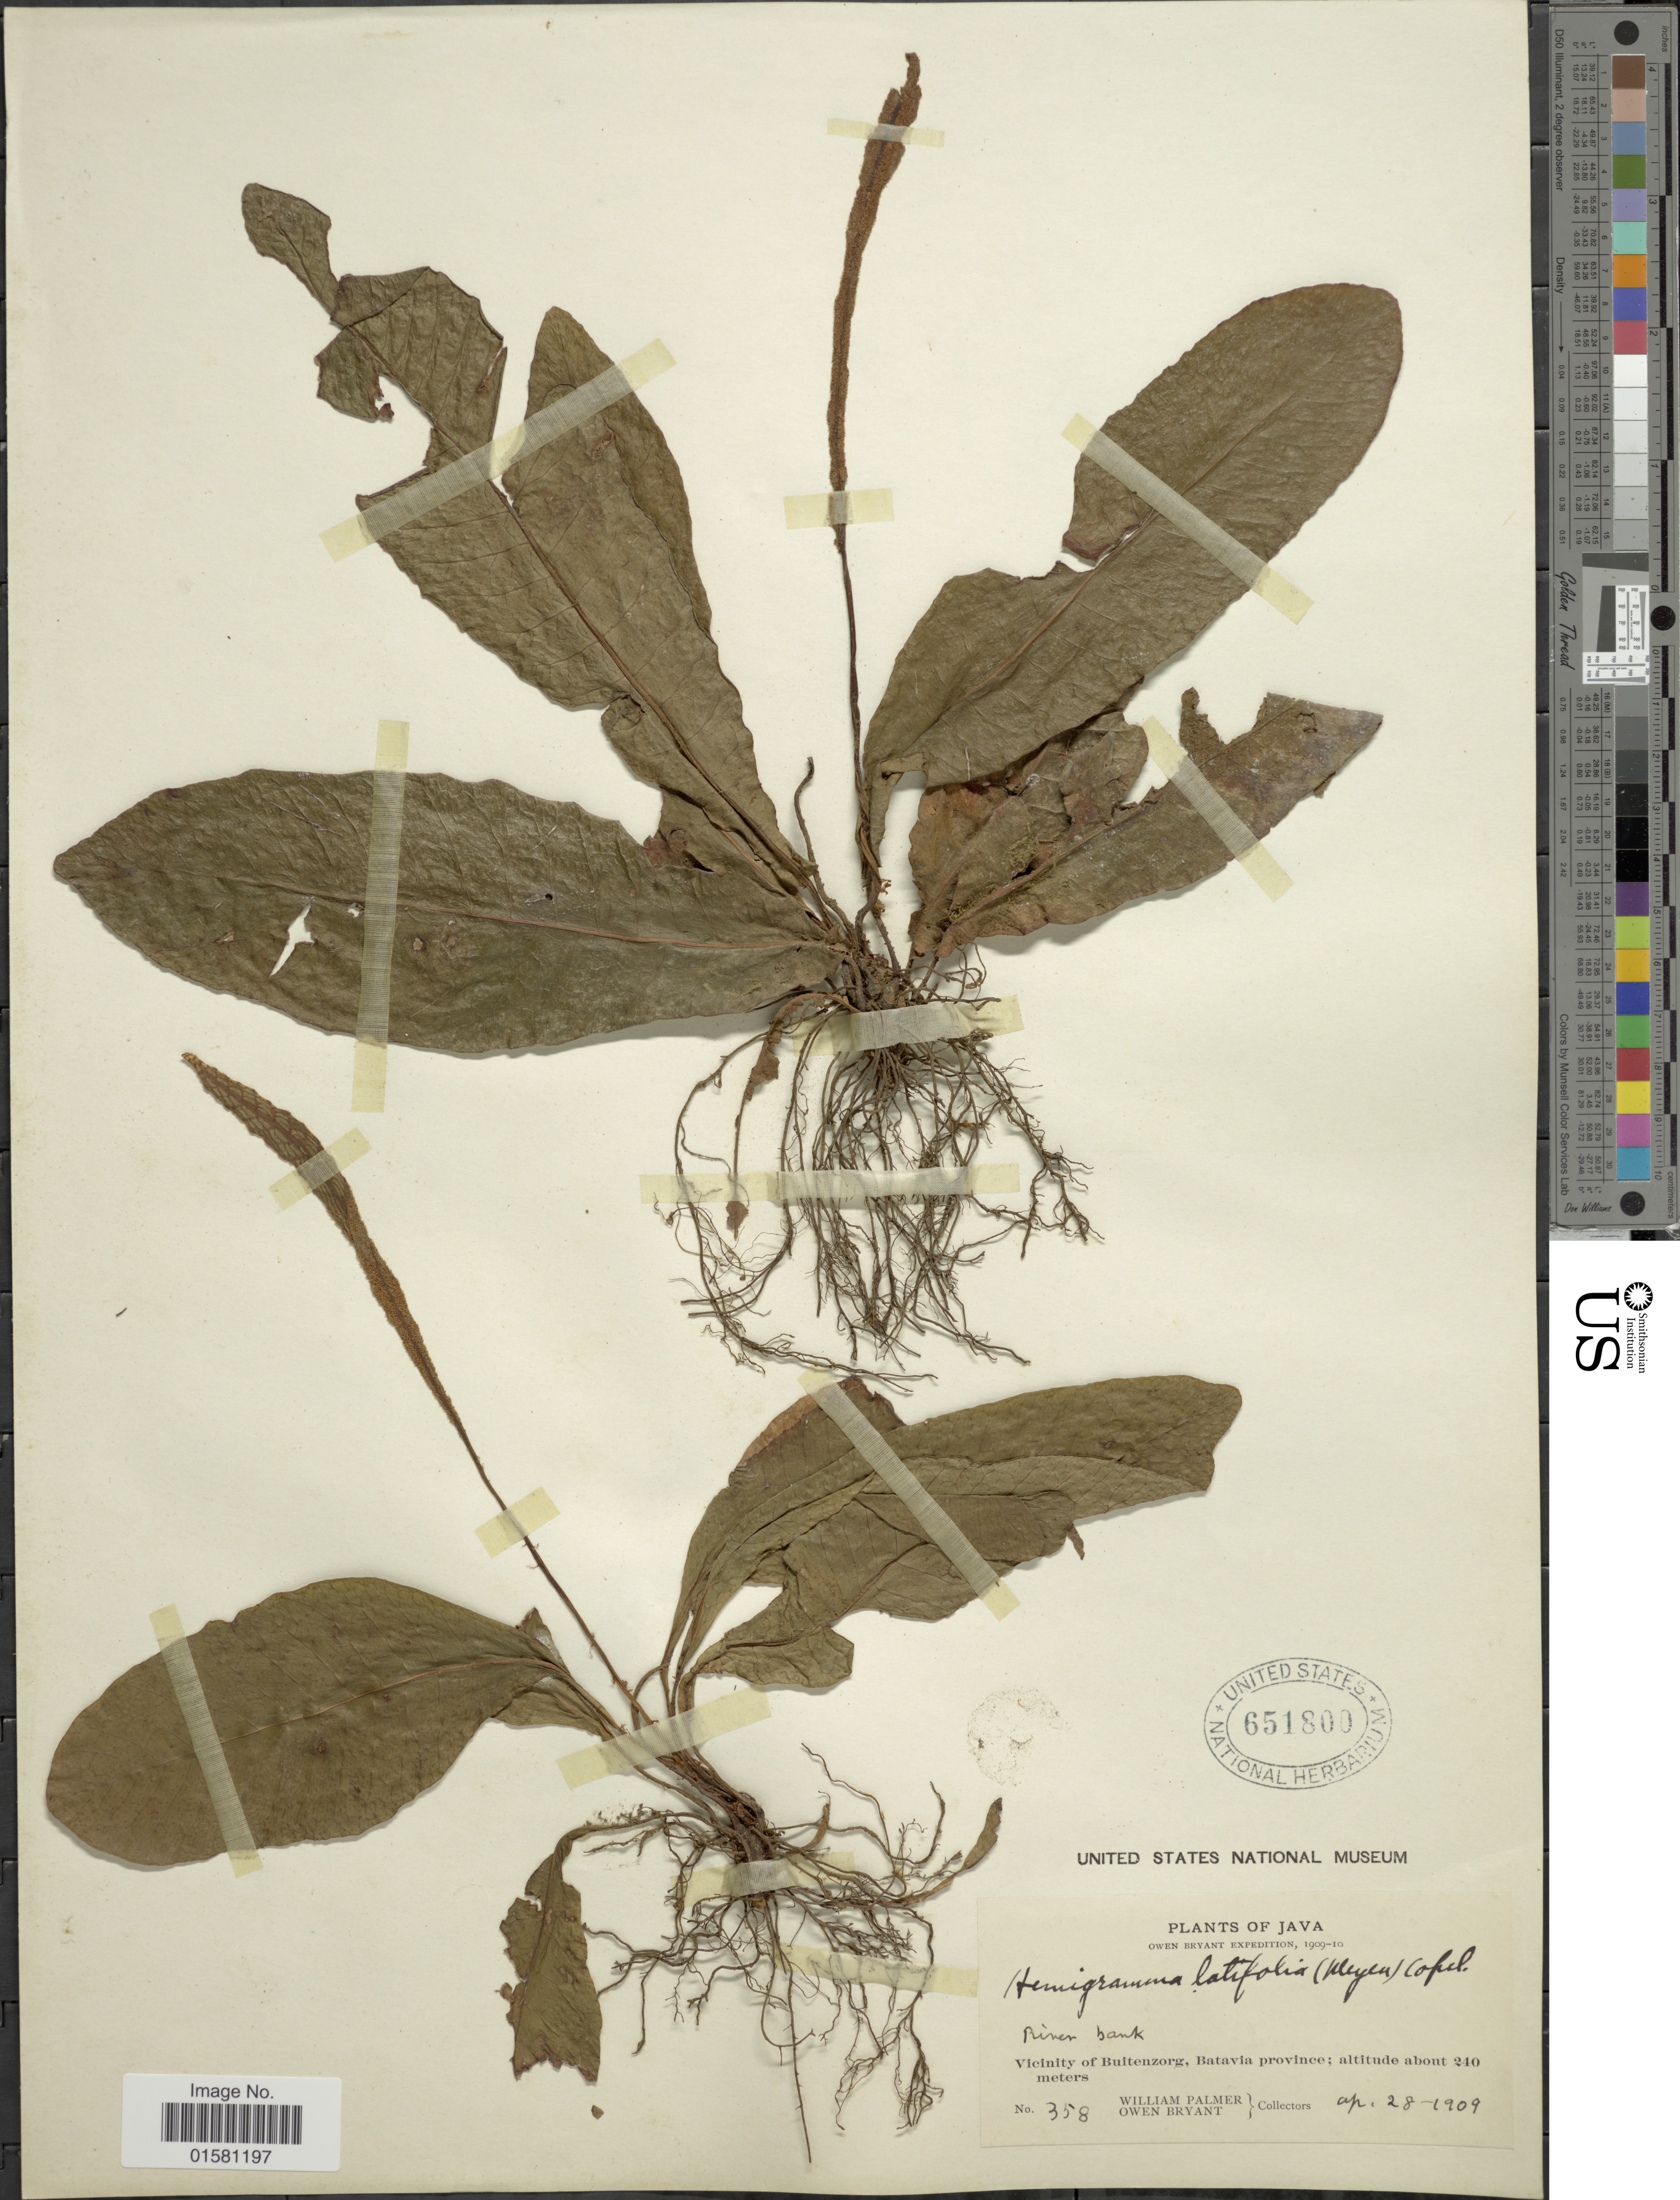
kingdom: Plantae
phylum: Tracheophyta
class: Polypodiopsida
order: Polypodiales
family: Tectariaceae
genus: Tectaria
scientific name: Tectaria taccifolia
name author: (Fée) M.G. Price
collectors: W. Palmer & O. Bryant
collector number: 358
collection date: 1909-04-28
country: Indonesia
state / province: Java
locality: Java, vicinity of Buitenzorg, Batavia province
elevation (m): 240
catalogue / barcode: US 651800